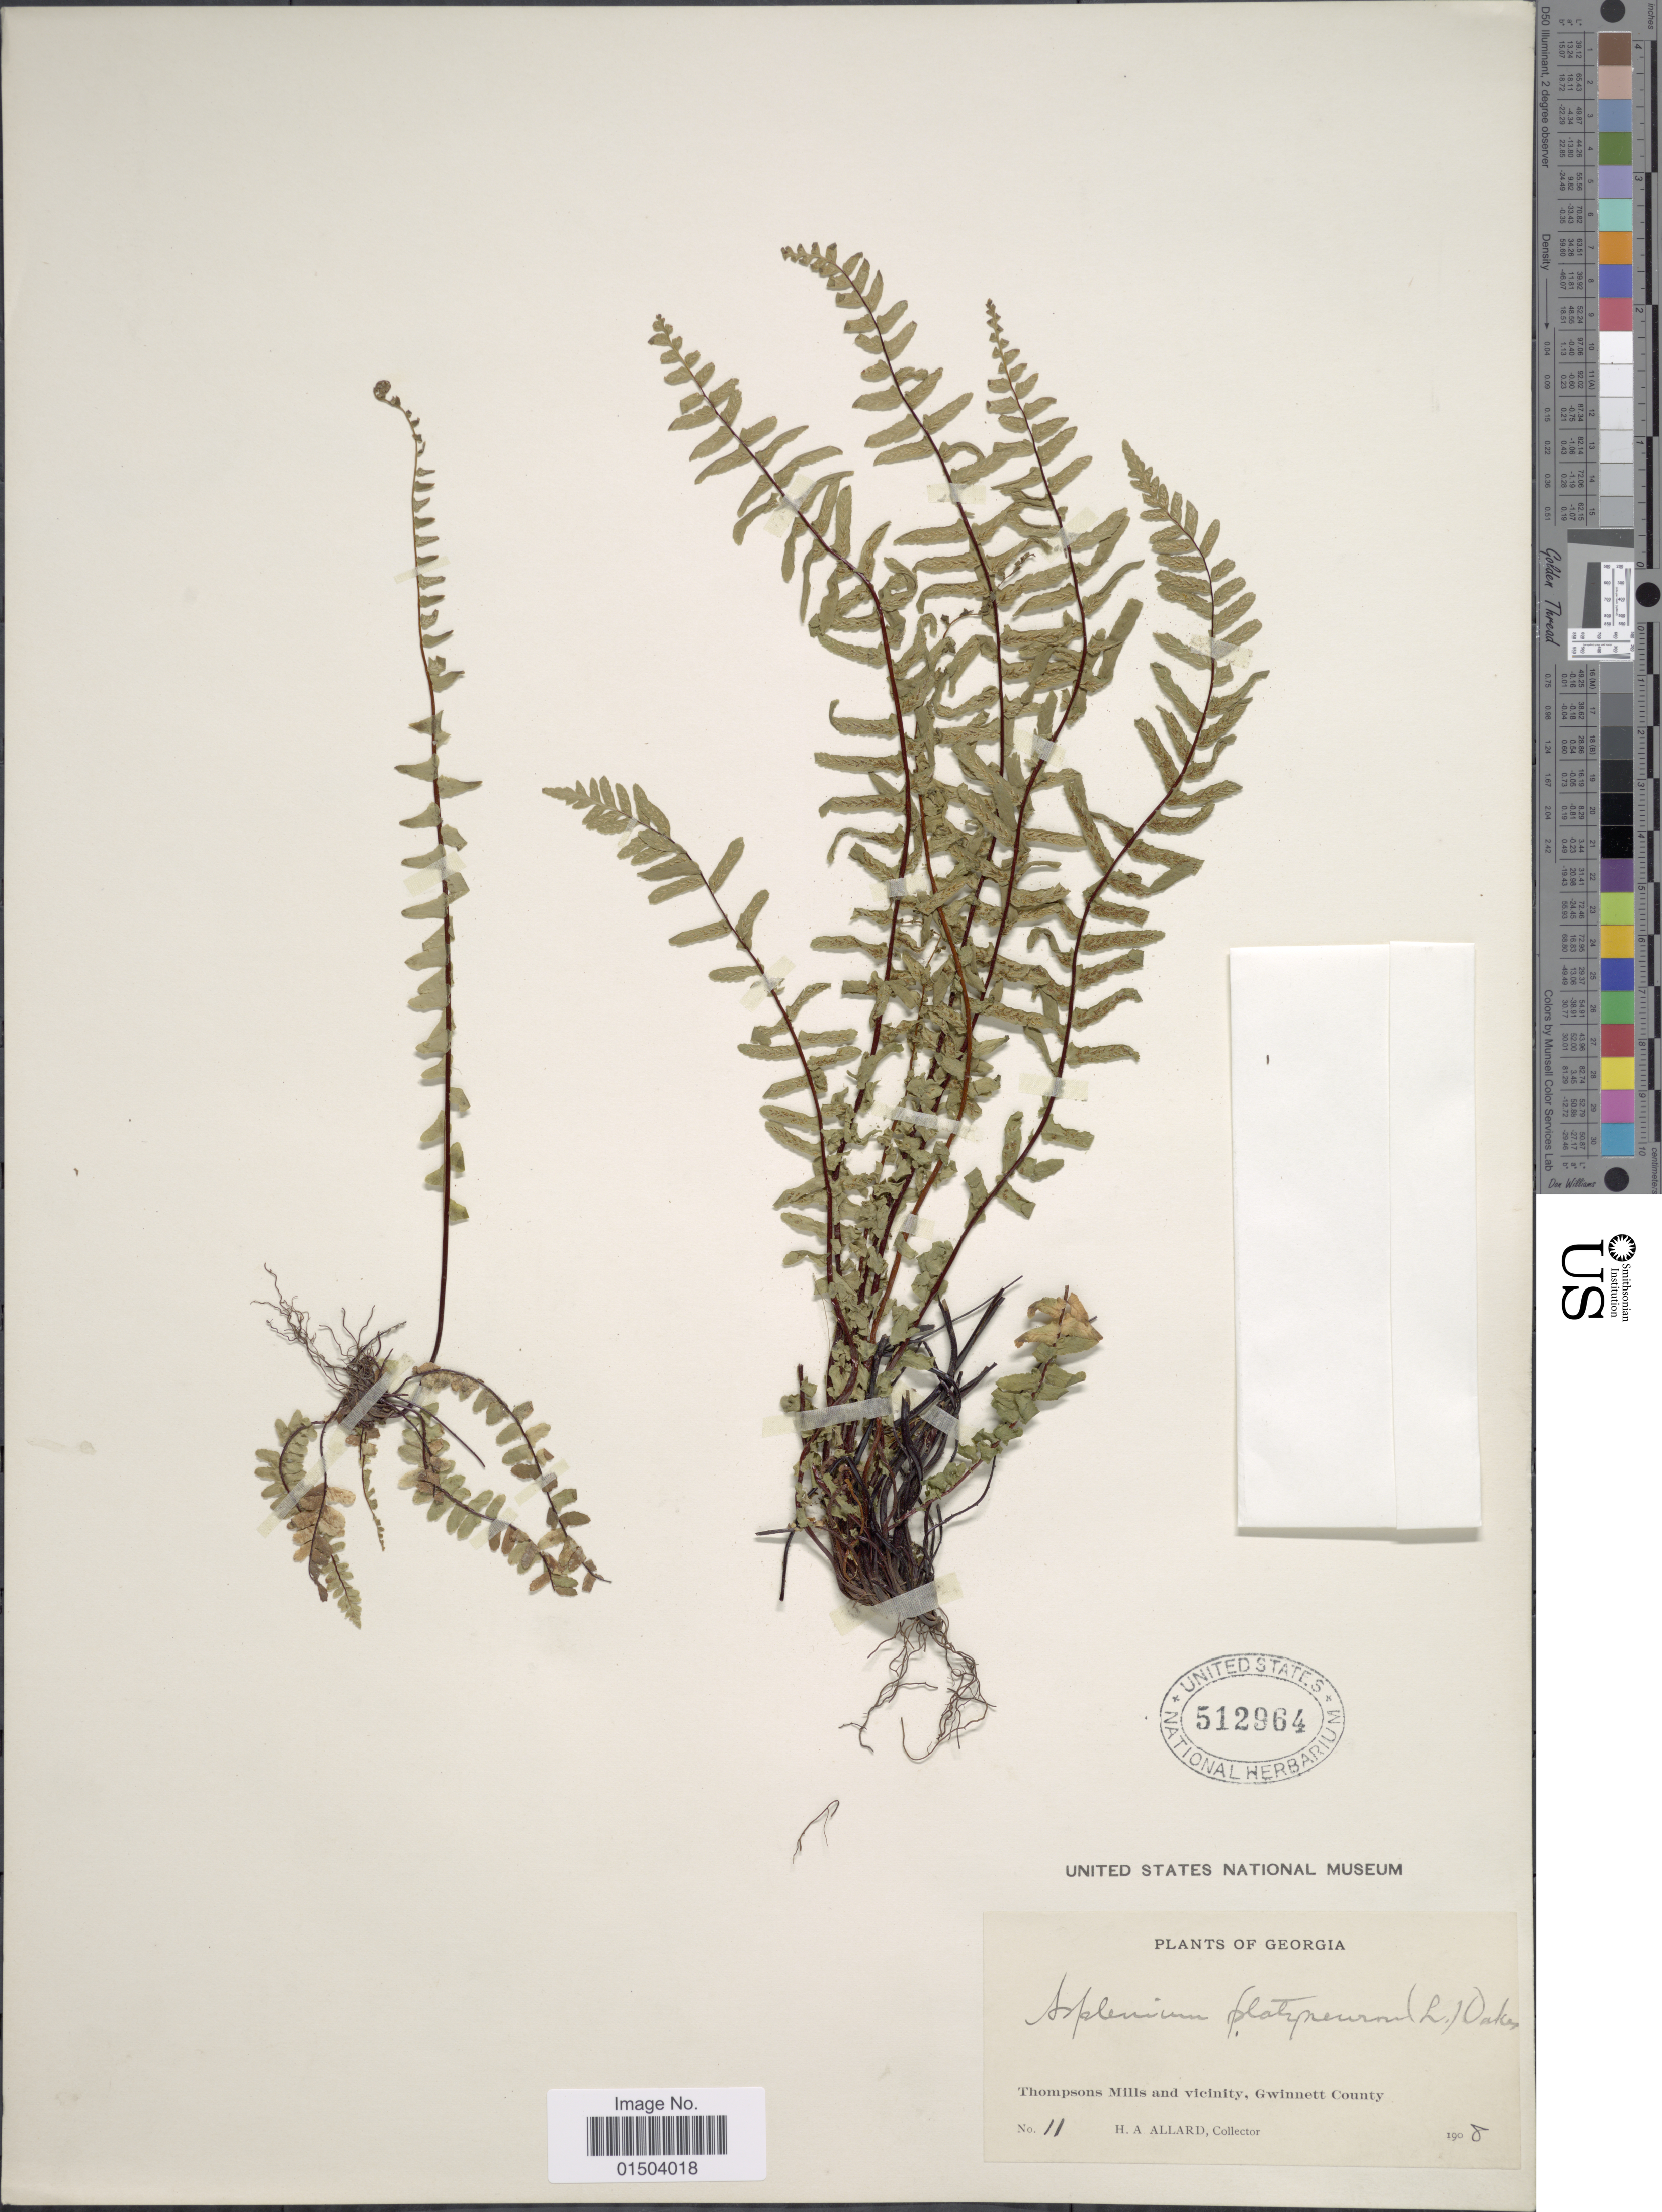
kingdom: Plantae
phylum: Tracheophyta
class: Polypodiopsida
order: Polypodiales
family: Aspleniaceae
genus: Asplenium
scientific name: Asplenium platyneuron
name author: (L.) Britton, Stearns & Poggenb.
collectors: H. A. Allard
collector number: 11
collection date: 1908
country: United States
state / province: Georgia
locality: Thompsons Mills and vicinity, Gwinnett County.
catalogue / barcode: US 512964